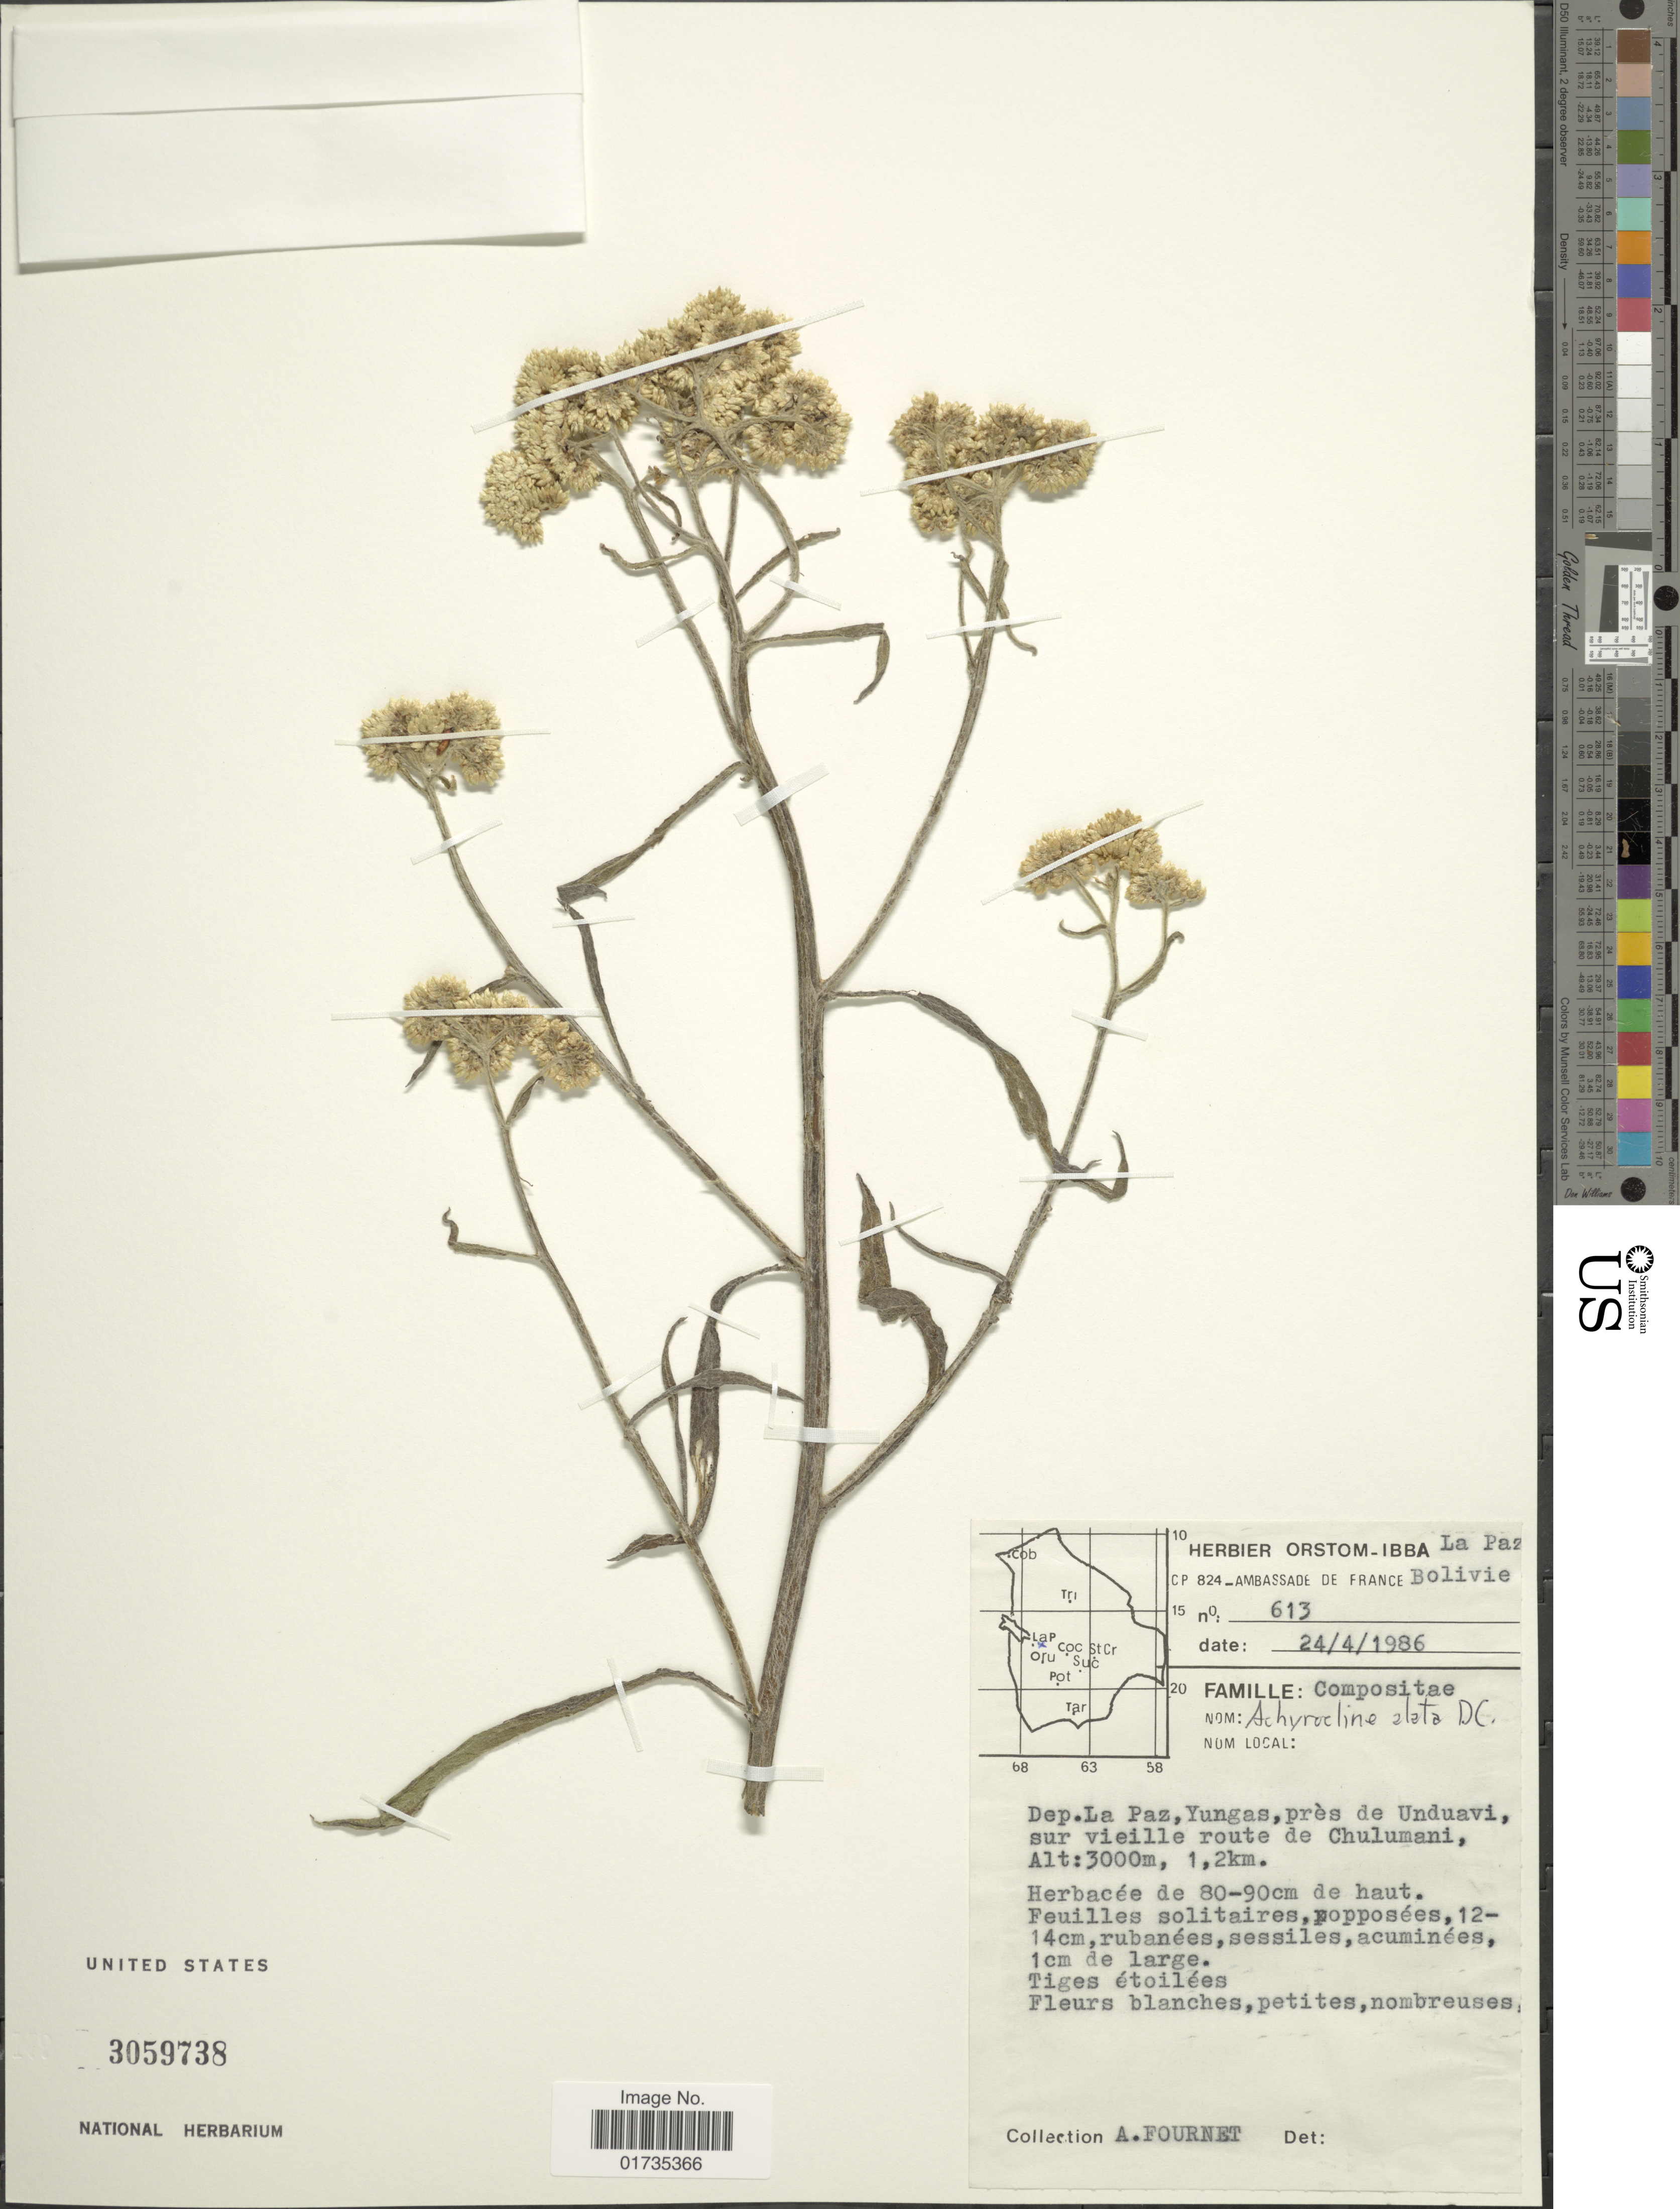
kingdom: Plantae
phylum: Tracheophyta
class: Magnoliopsida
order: Asterales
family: Asteraceae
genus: Achyrocline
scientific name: Achyrocline alata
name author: (Kunth) DC.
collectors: A. Fournet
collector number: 613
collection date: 1986-04-24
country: Bolivia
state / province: La Paz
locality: Dep. La Paz, yungas, pres de Unduavi, sur vieille route de Chulumani. 1,2 km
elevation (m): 3000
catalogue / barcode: US 3059738